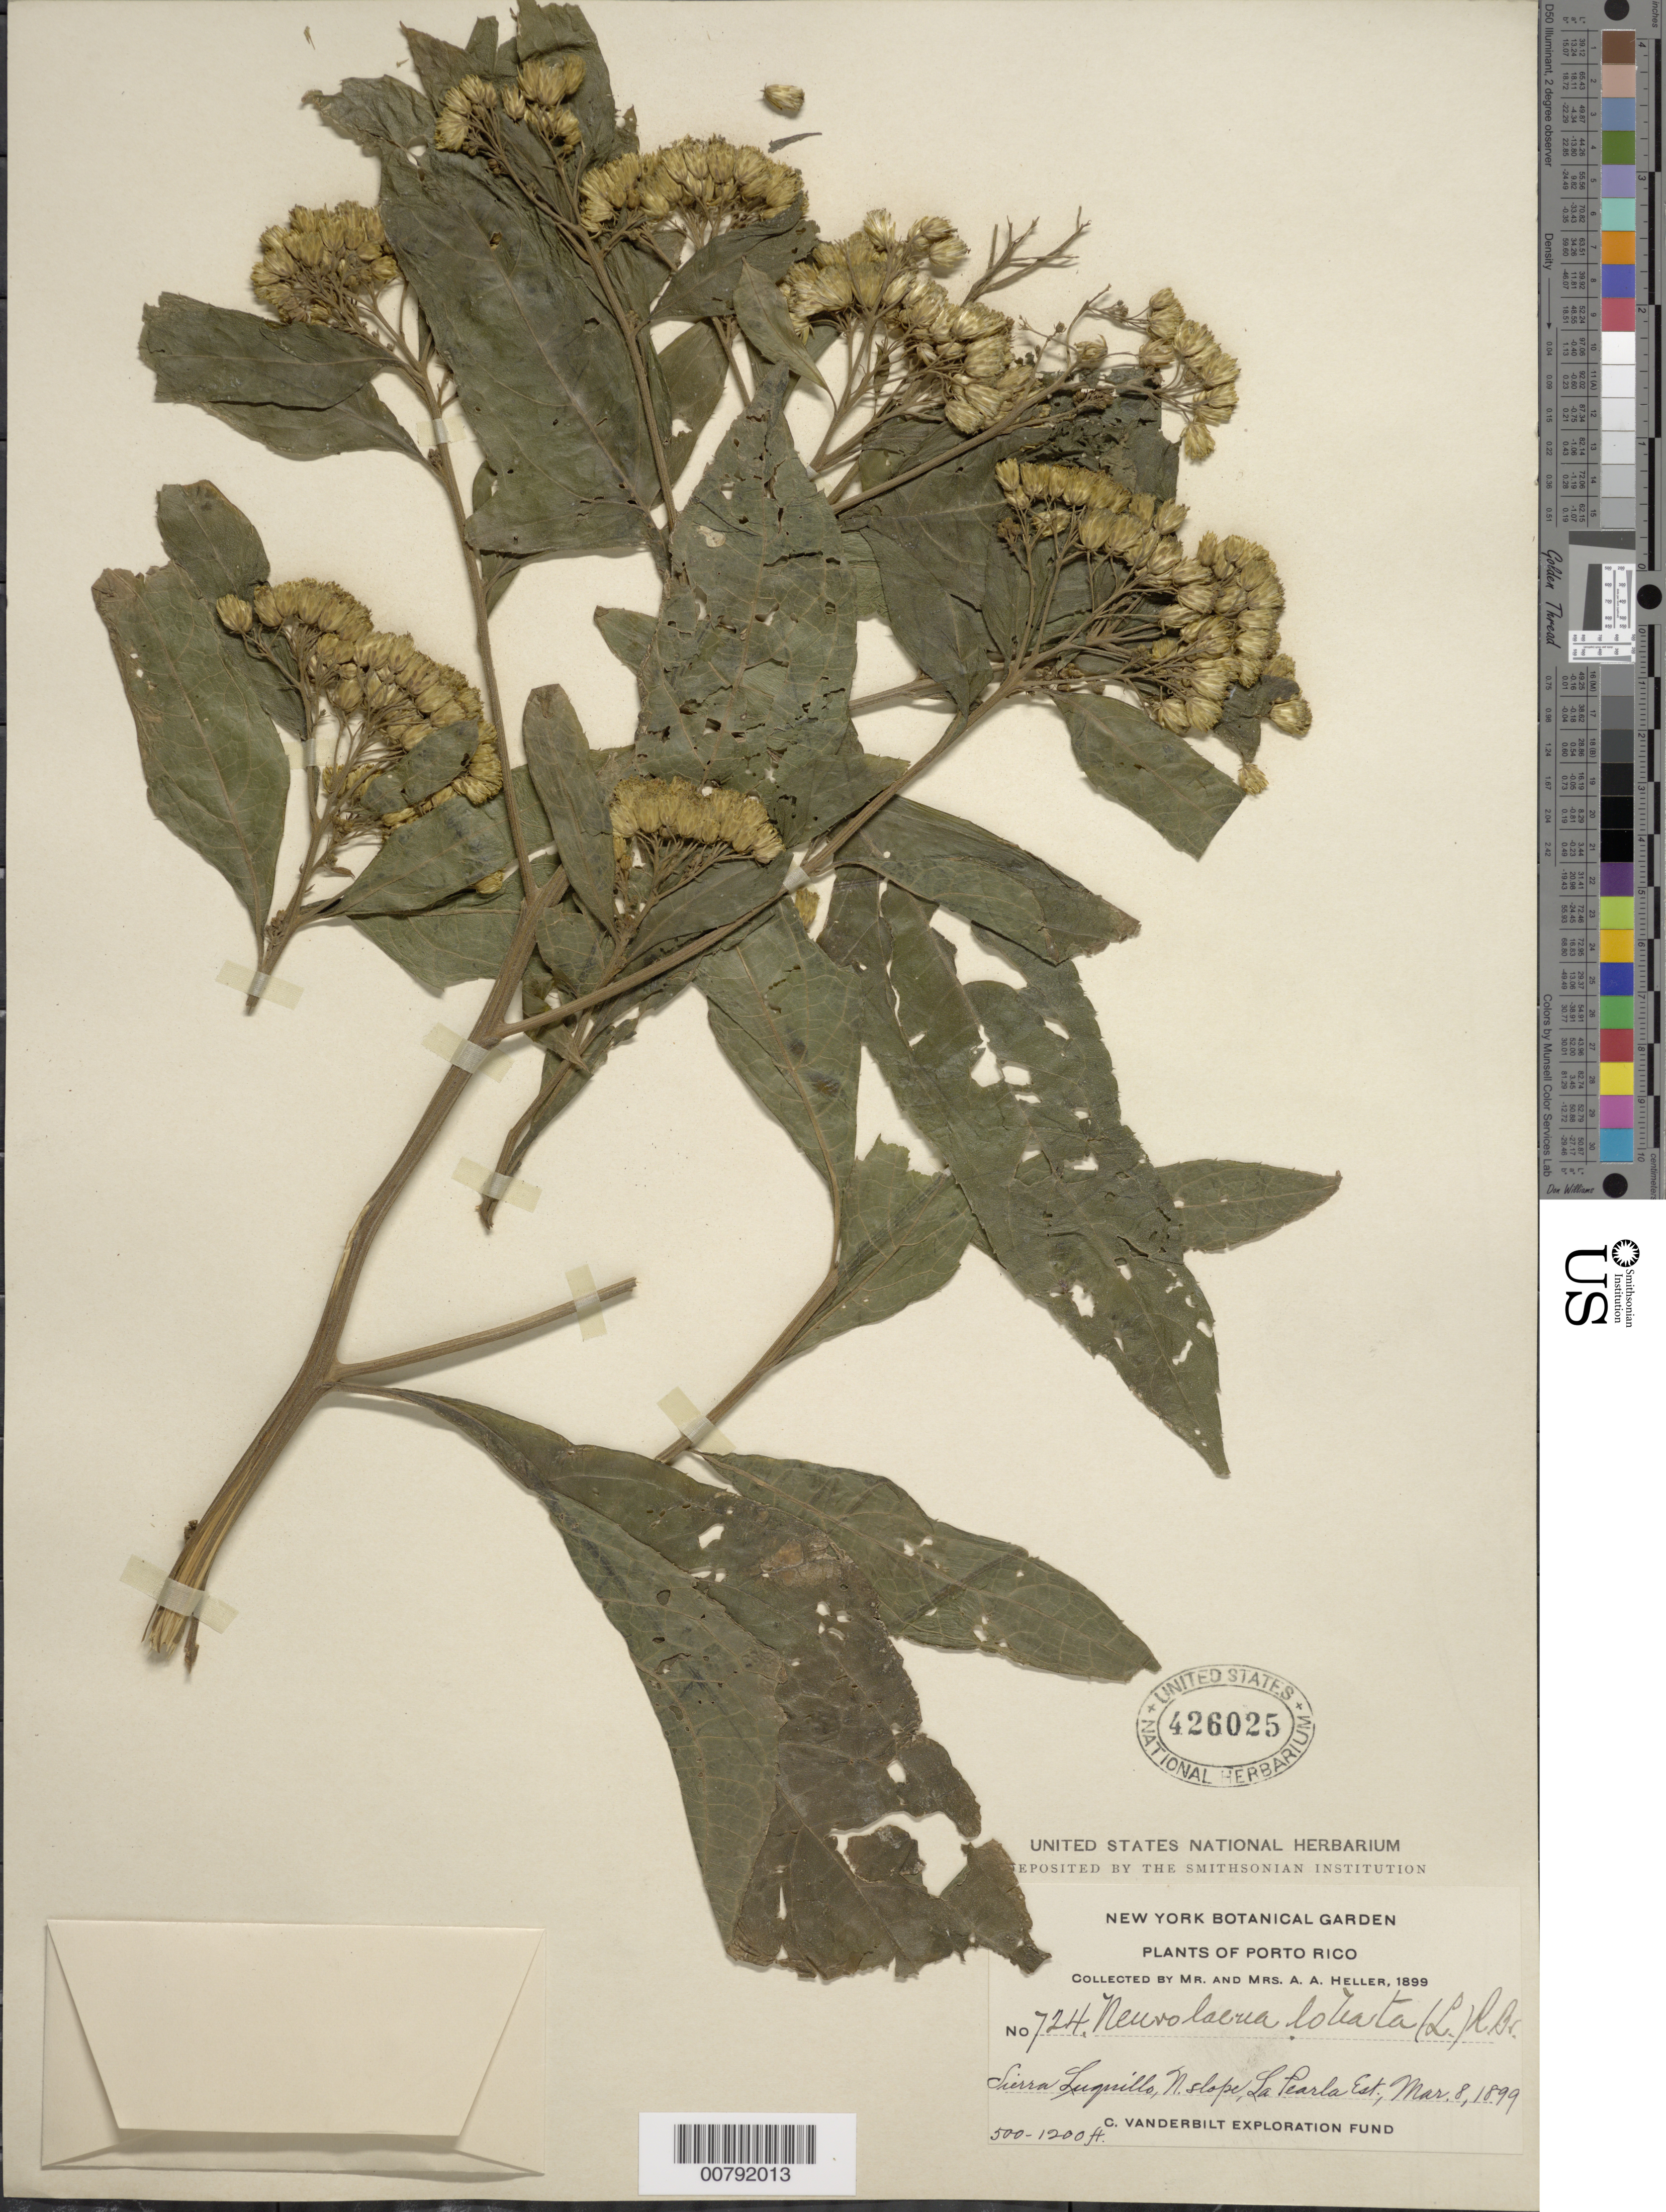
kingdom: Plantae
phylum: Tracheophyta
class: Magnoliopsida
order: Asterales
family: Asteraceae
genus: Neurolaena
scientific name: Neurolaena lobata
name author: (L.) R. Br. ex Cass.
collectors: A. A. Heller & E. G. Heller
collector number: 724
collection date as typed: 08 Mar 1899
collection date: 1899-03-08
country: Puerto Rico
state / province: Luquillo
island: Puerto Rico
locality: Sierra Luquillo, N. slope, La Perla Est.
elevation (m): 152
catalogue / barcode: US 426025